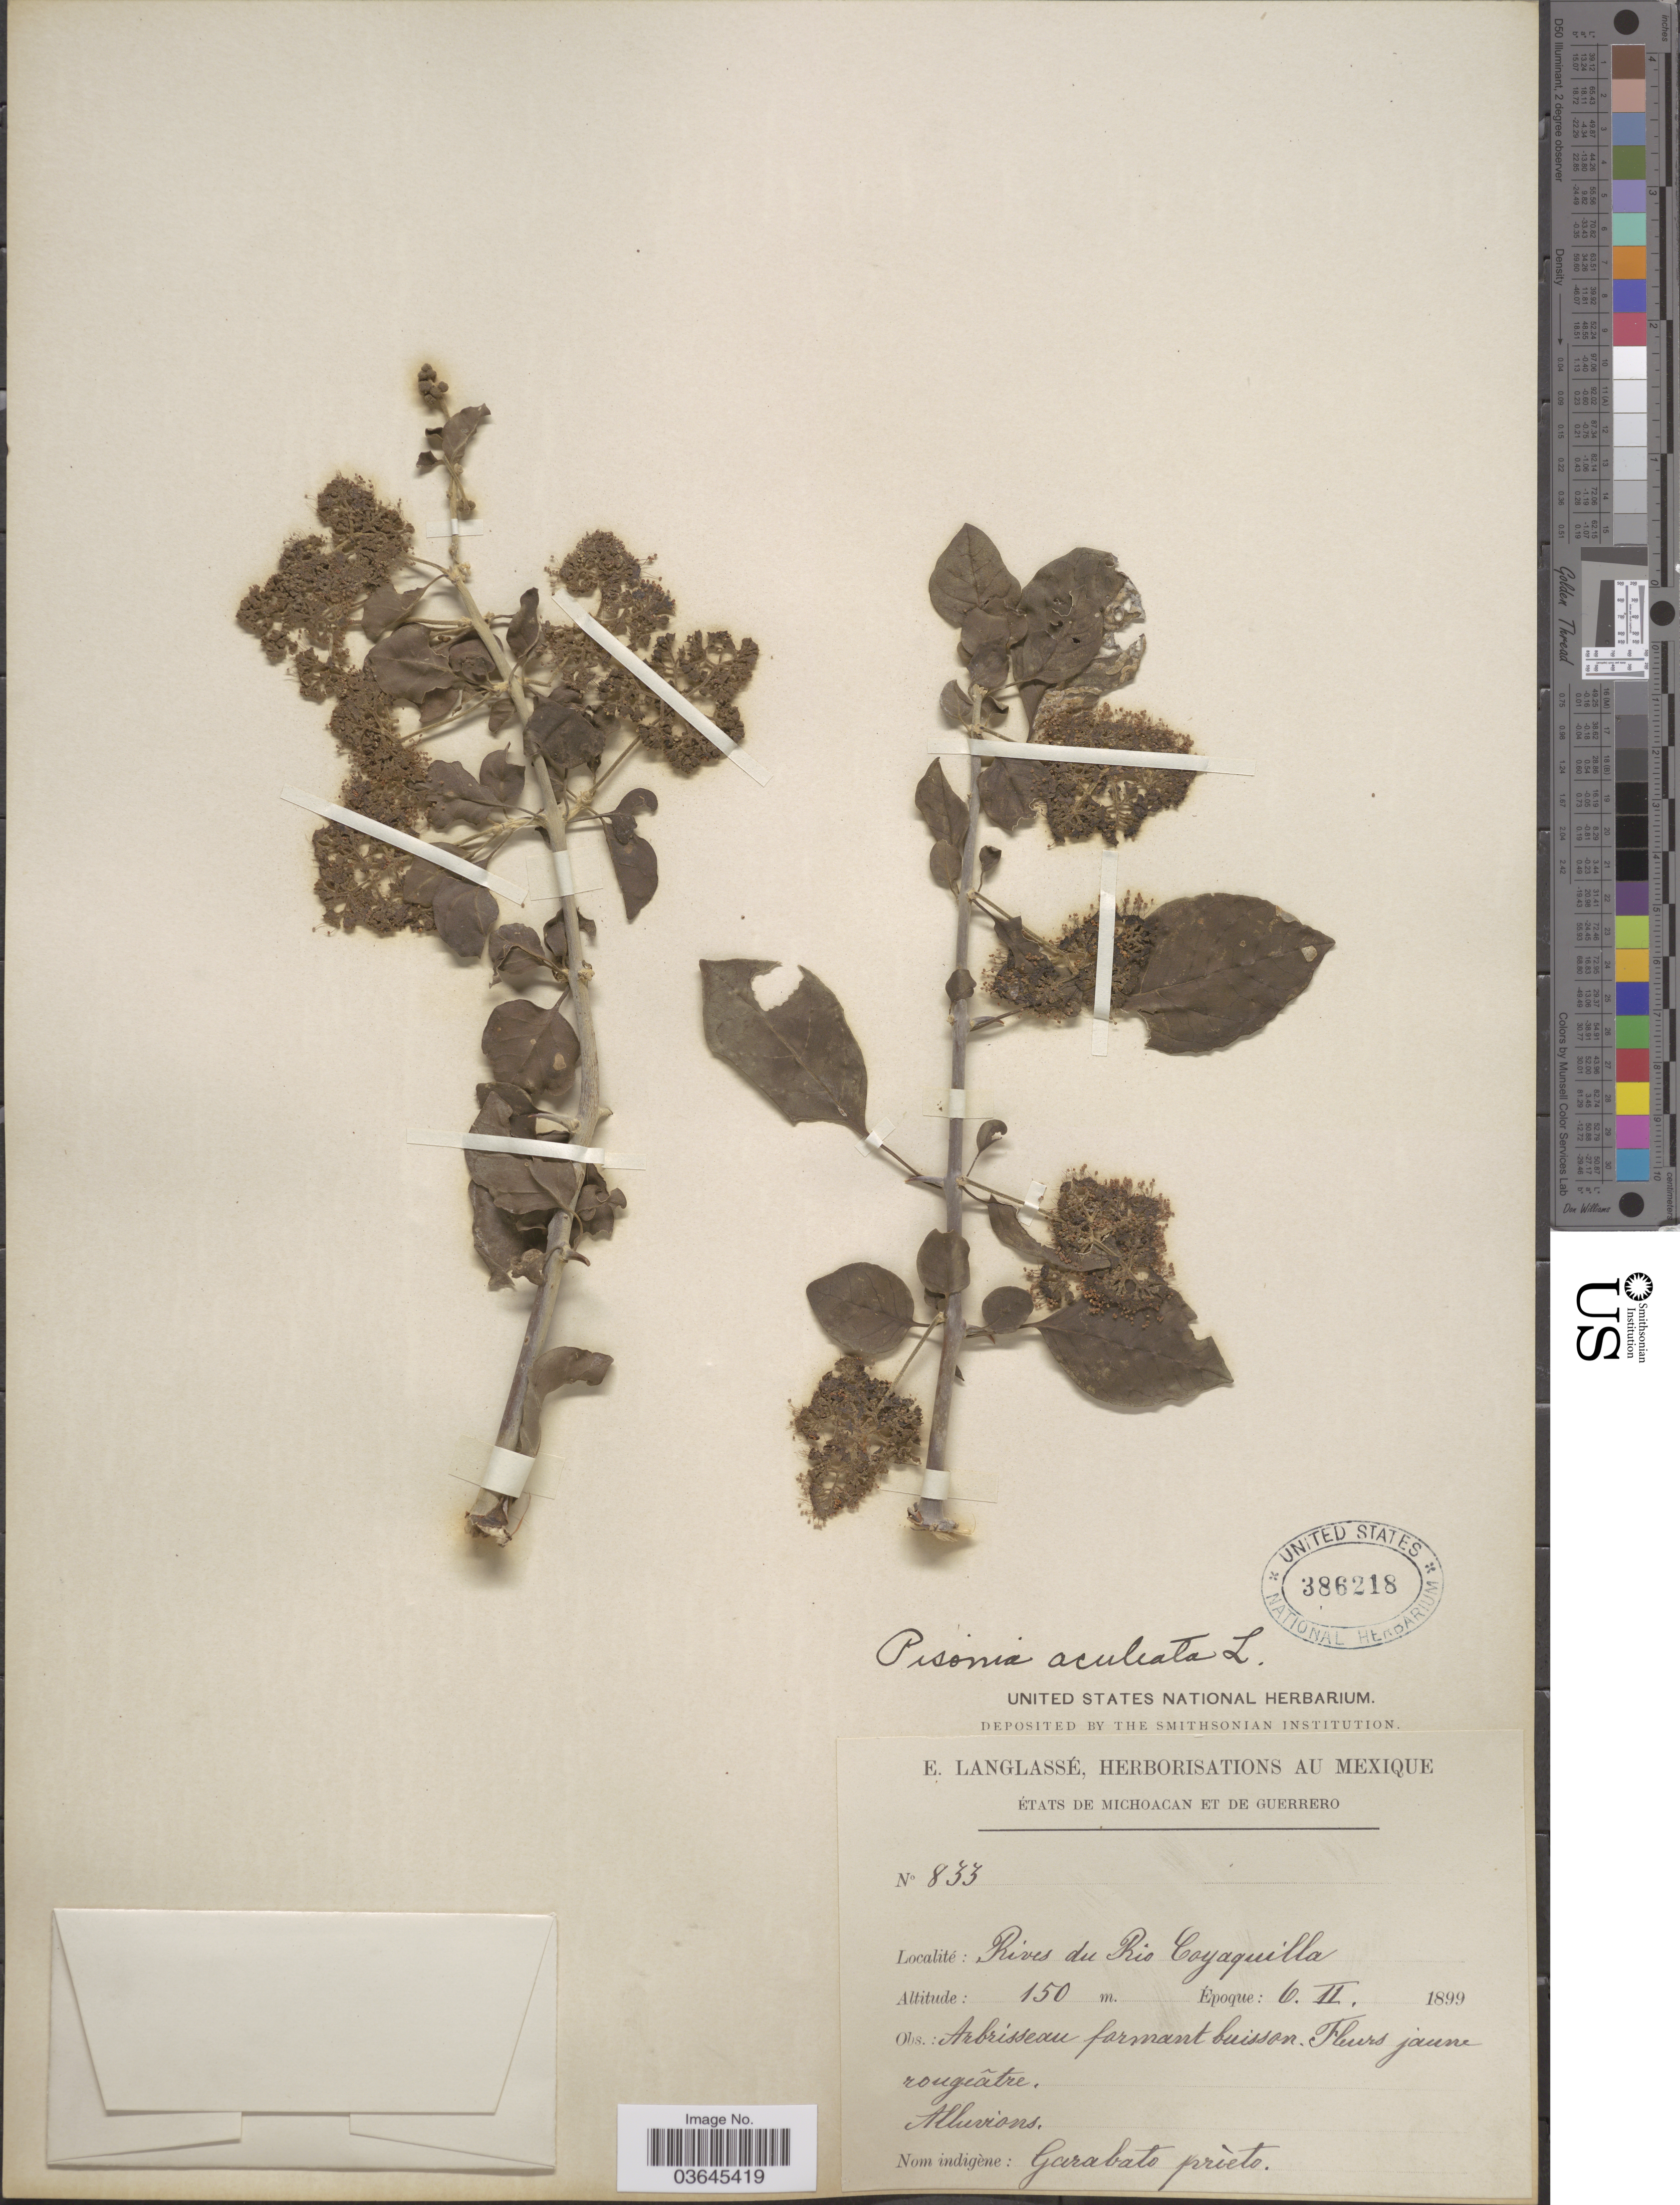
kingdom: Plantae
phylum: Tracheophyta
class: Magnoliopsida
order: Caryophyllales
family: Nyctaginaceae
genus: Pisonia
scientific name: Pisonia aculeata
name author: L.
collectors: E. Langlassé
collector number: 833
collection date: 1899-02-06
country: Mexico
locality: États de Michoacan et de Guerrero. Rives du Rio Coyaquilla.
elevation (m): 150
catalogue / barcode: US 386218